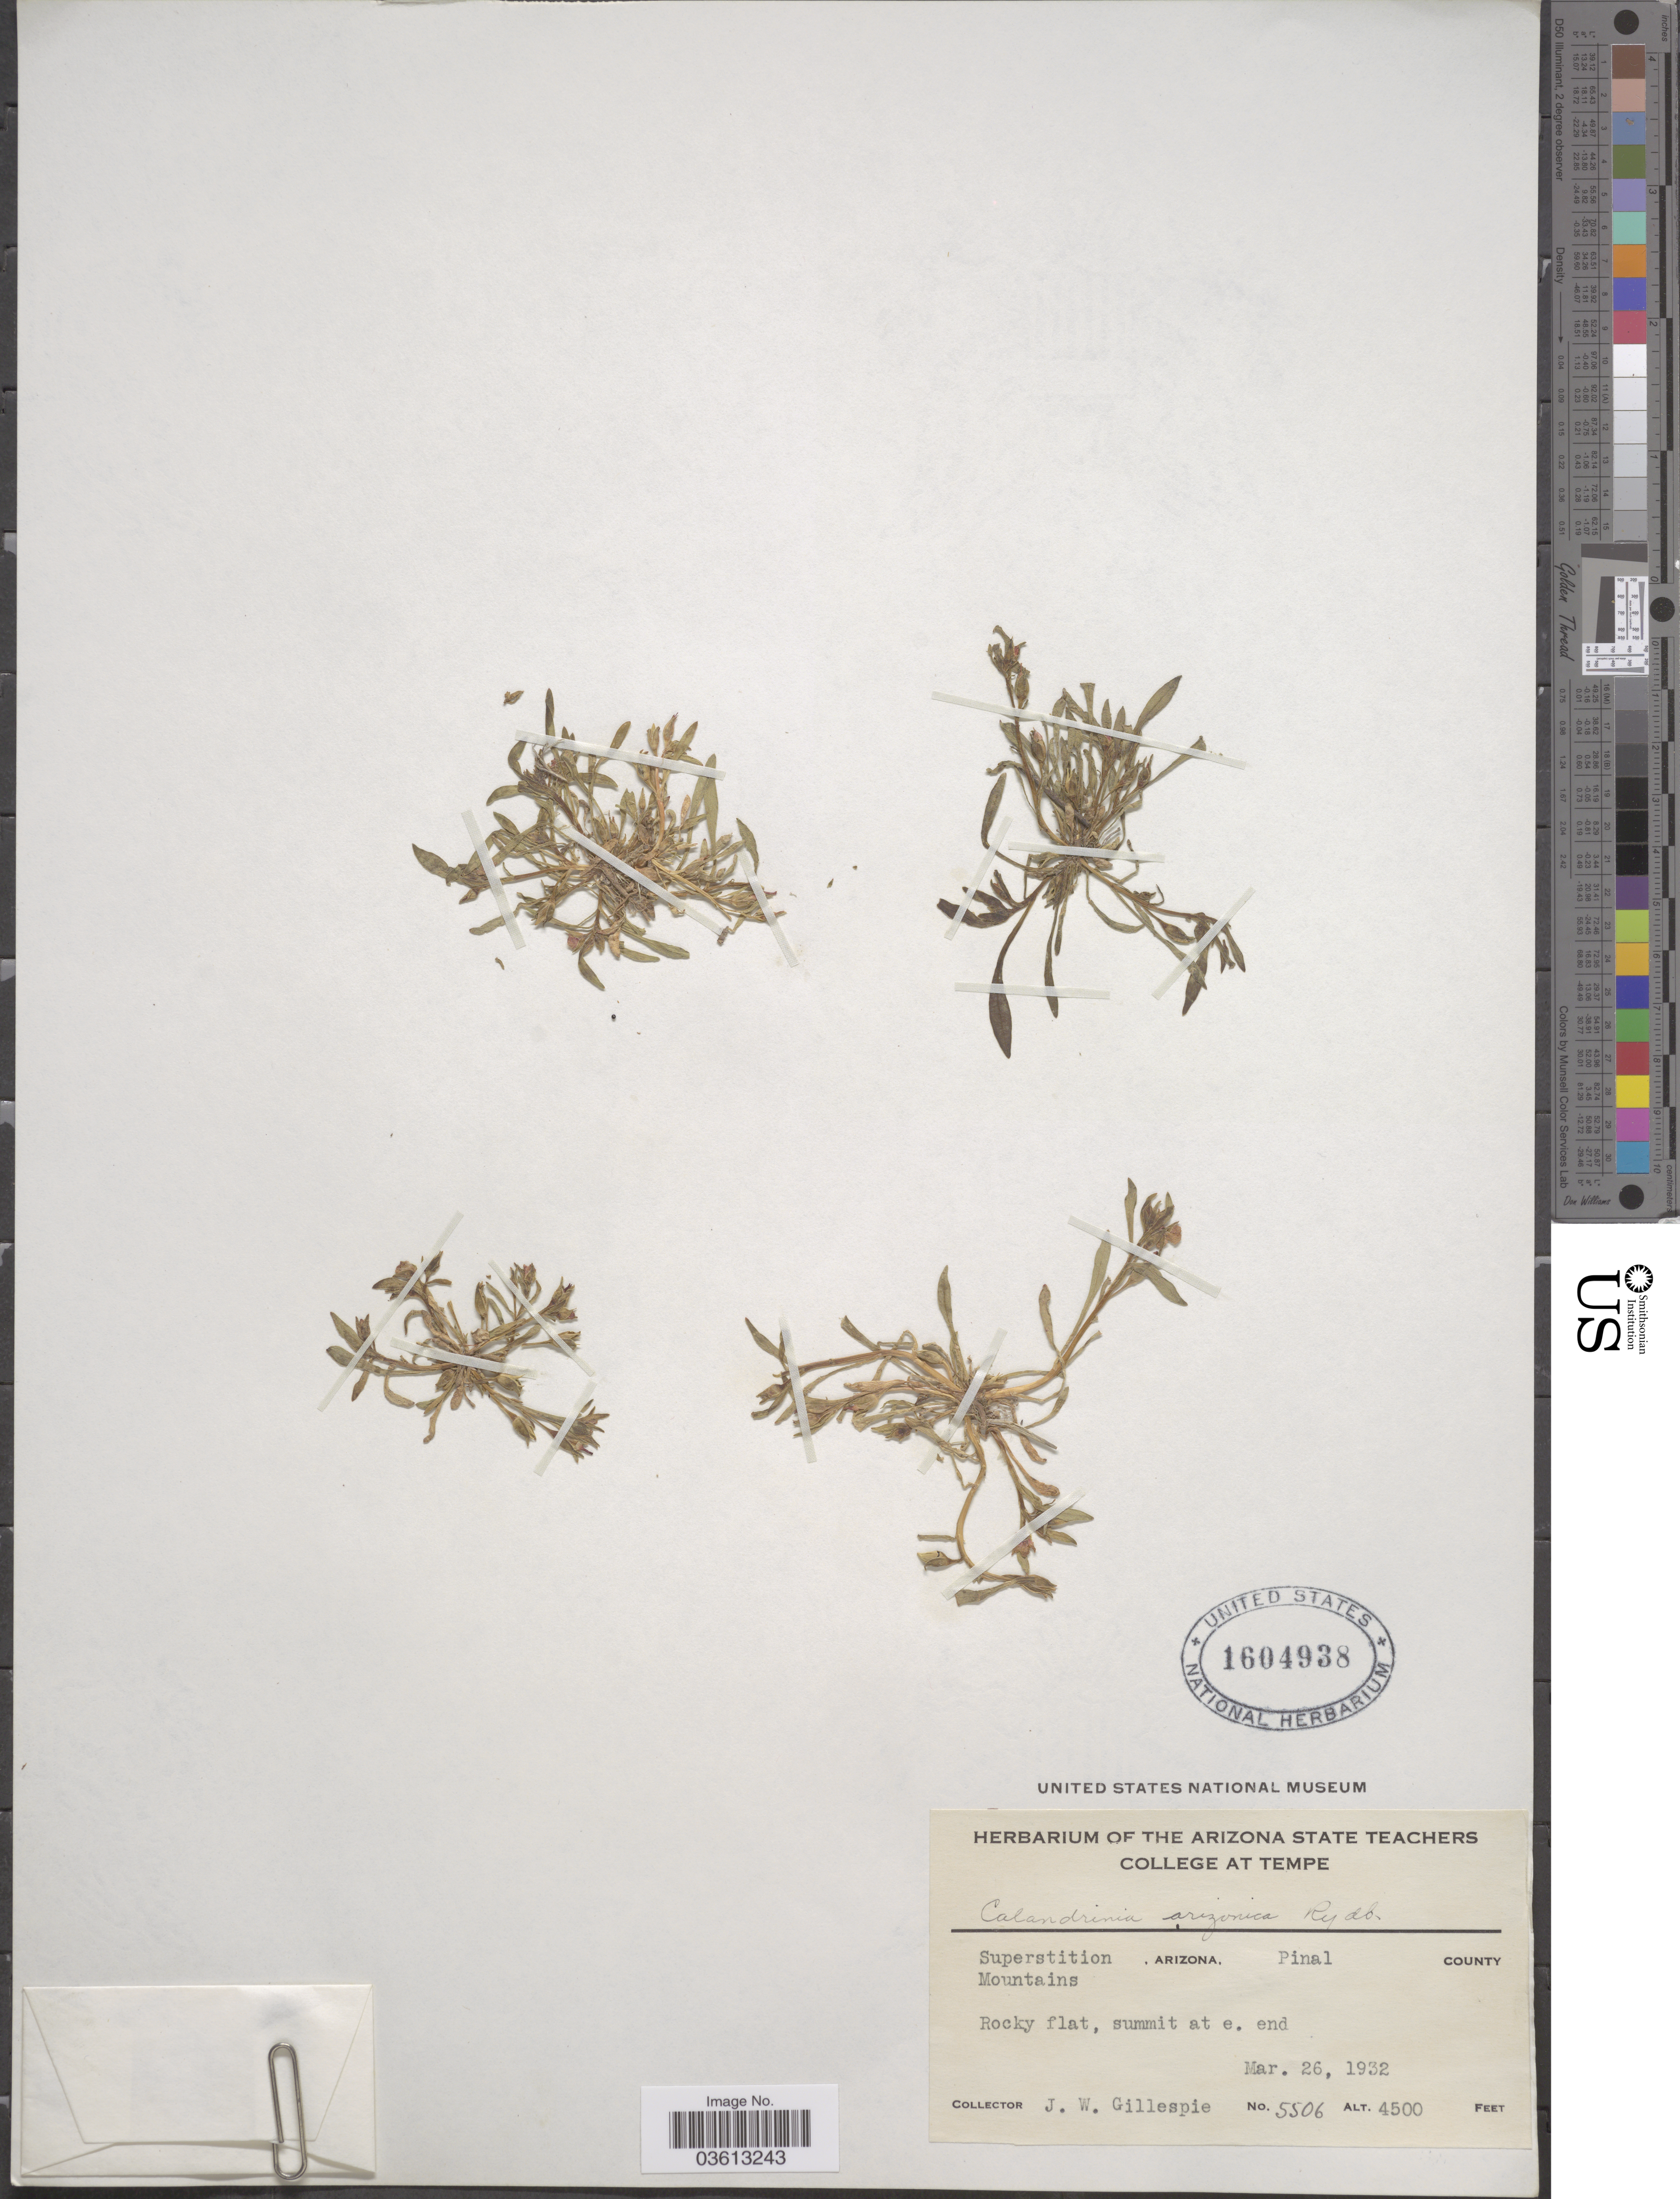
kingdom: Plantae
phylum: Tracheophyta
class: Magnoliopsida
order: Caryophyllales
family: Montiaceae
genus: Calandrinia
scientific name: Calandrinia ciliata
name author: (Ruiz & Pav.) DC.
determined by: Strong, Mark T., (BOT), Smithsonian Institution - National Museum of Natural History (UNITED STATES)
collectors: J. W. Gillespie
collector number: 5506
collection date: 1932-03-26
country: United States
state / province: Arizona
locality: Superstition, Pinal County, Mountains. Rocky flat, summit at e. end.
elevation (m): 1372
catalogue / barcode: US 1604938